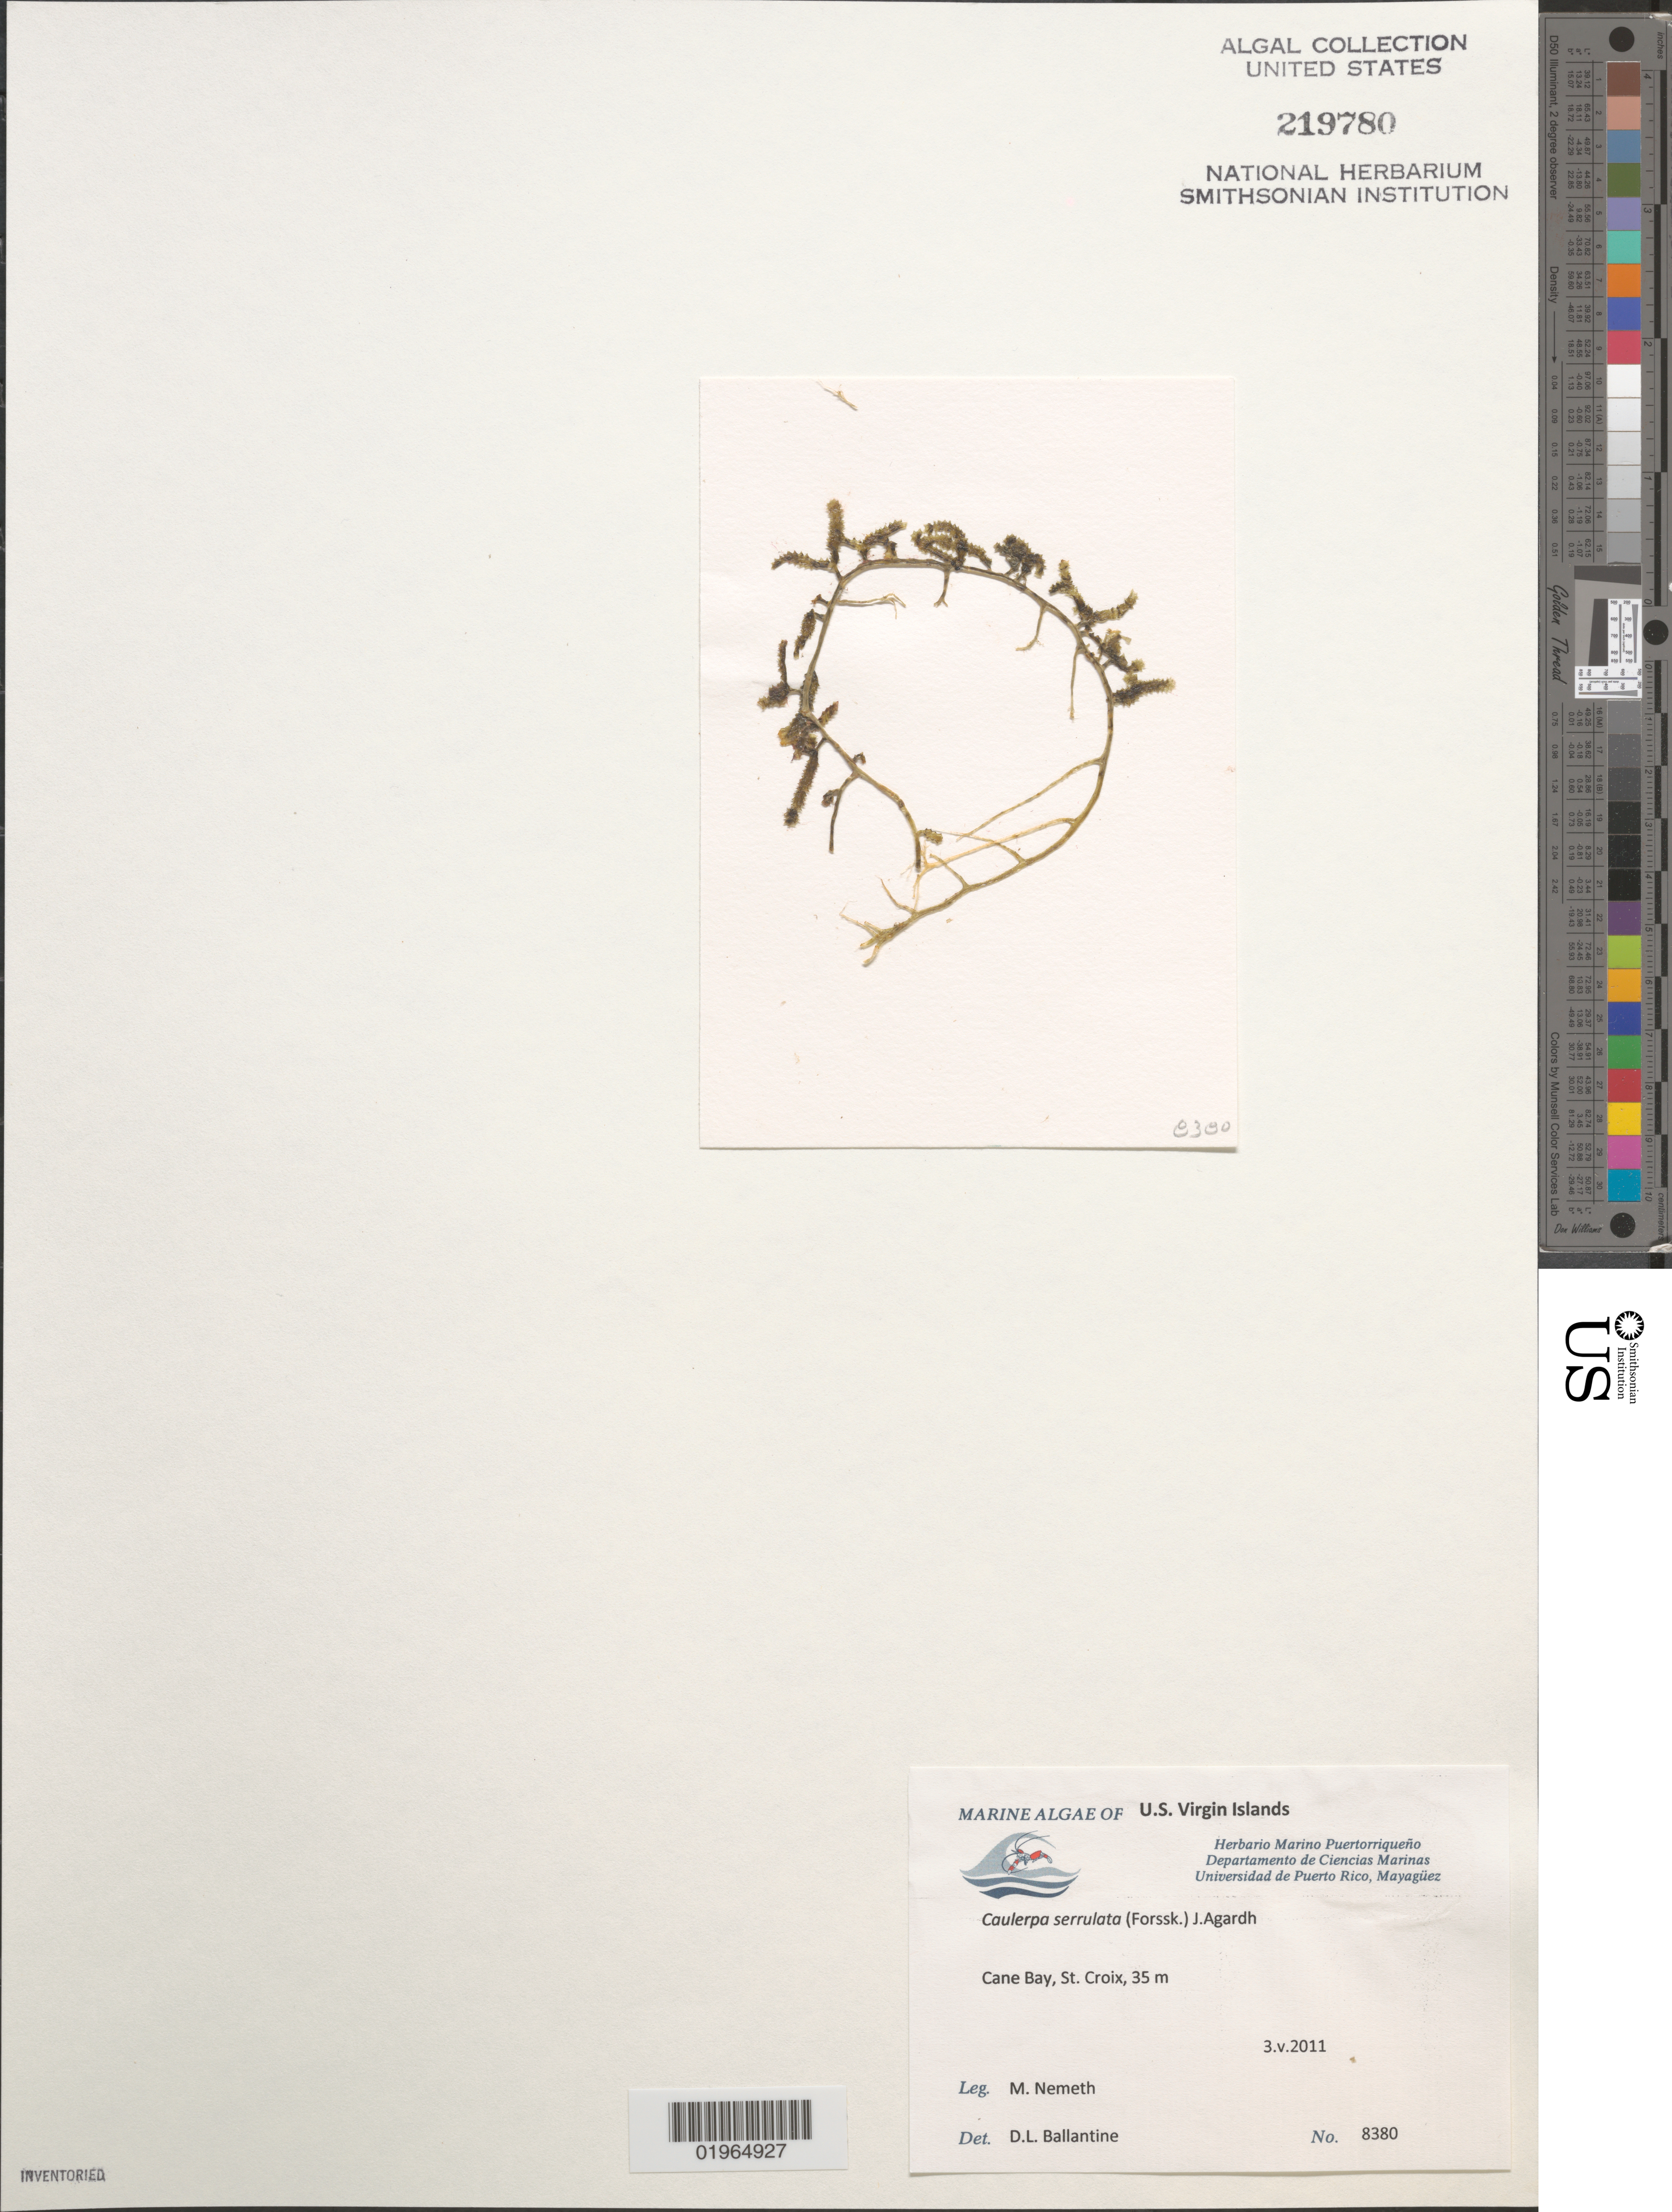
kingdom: Plantae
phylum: Chlorophyta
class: Ulvophyceae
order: Bryopsidales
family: Caulerpaceae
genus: Caulerpa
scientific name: Caulerpa serrulata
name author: (Forssk.) J. Agardh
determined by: Ballantine, D. L.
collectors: M. Nemeth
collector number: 8380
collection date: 2011-05-03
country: U.S. Virgin Islands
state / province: St. Croix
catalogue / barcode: US 219780